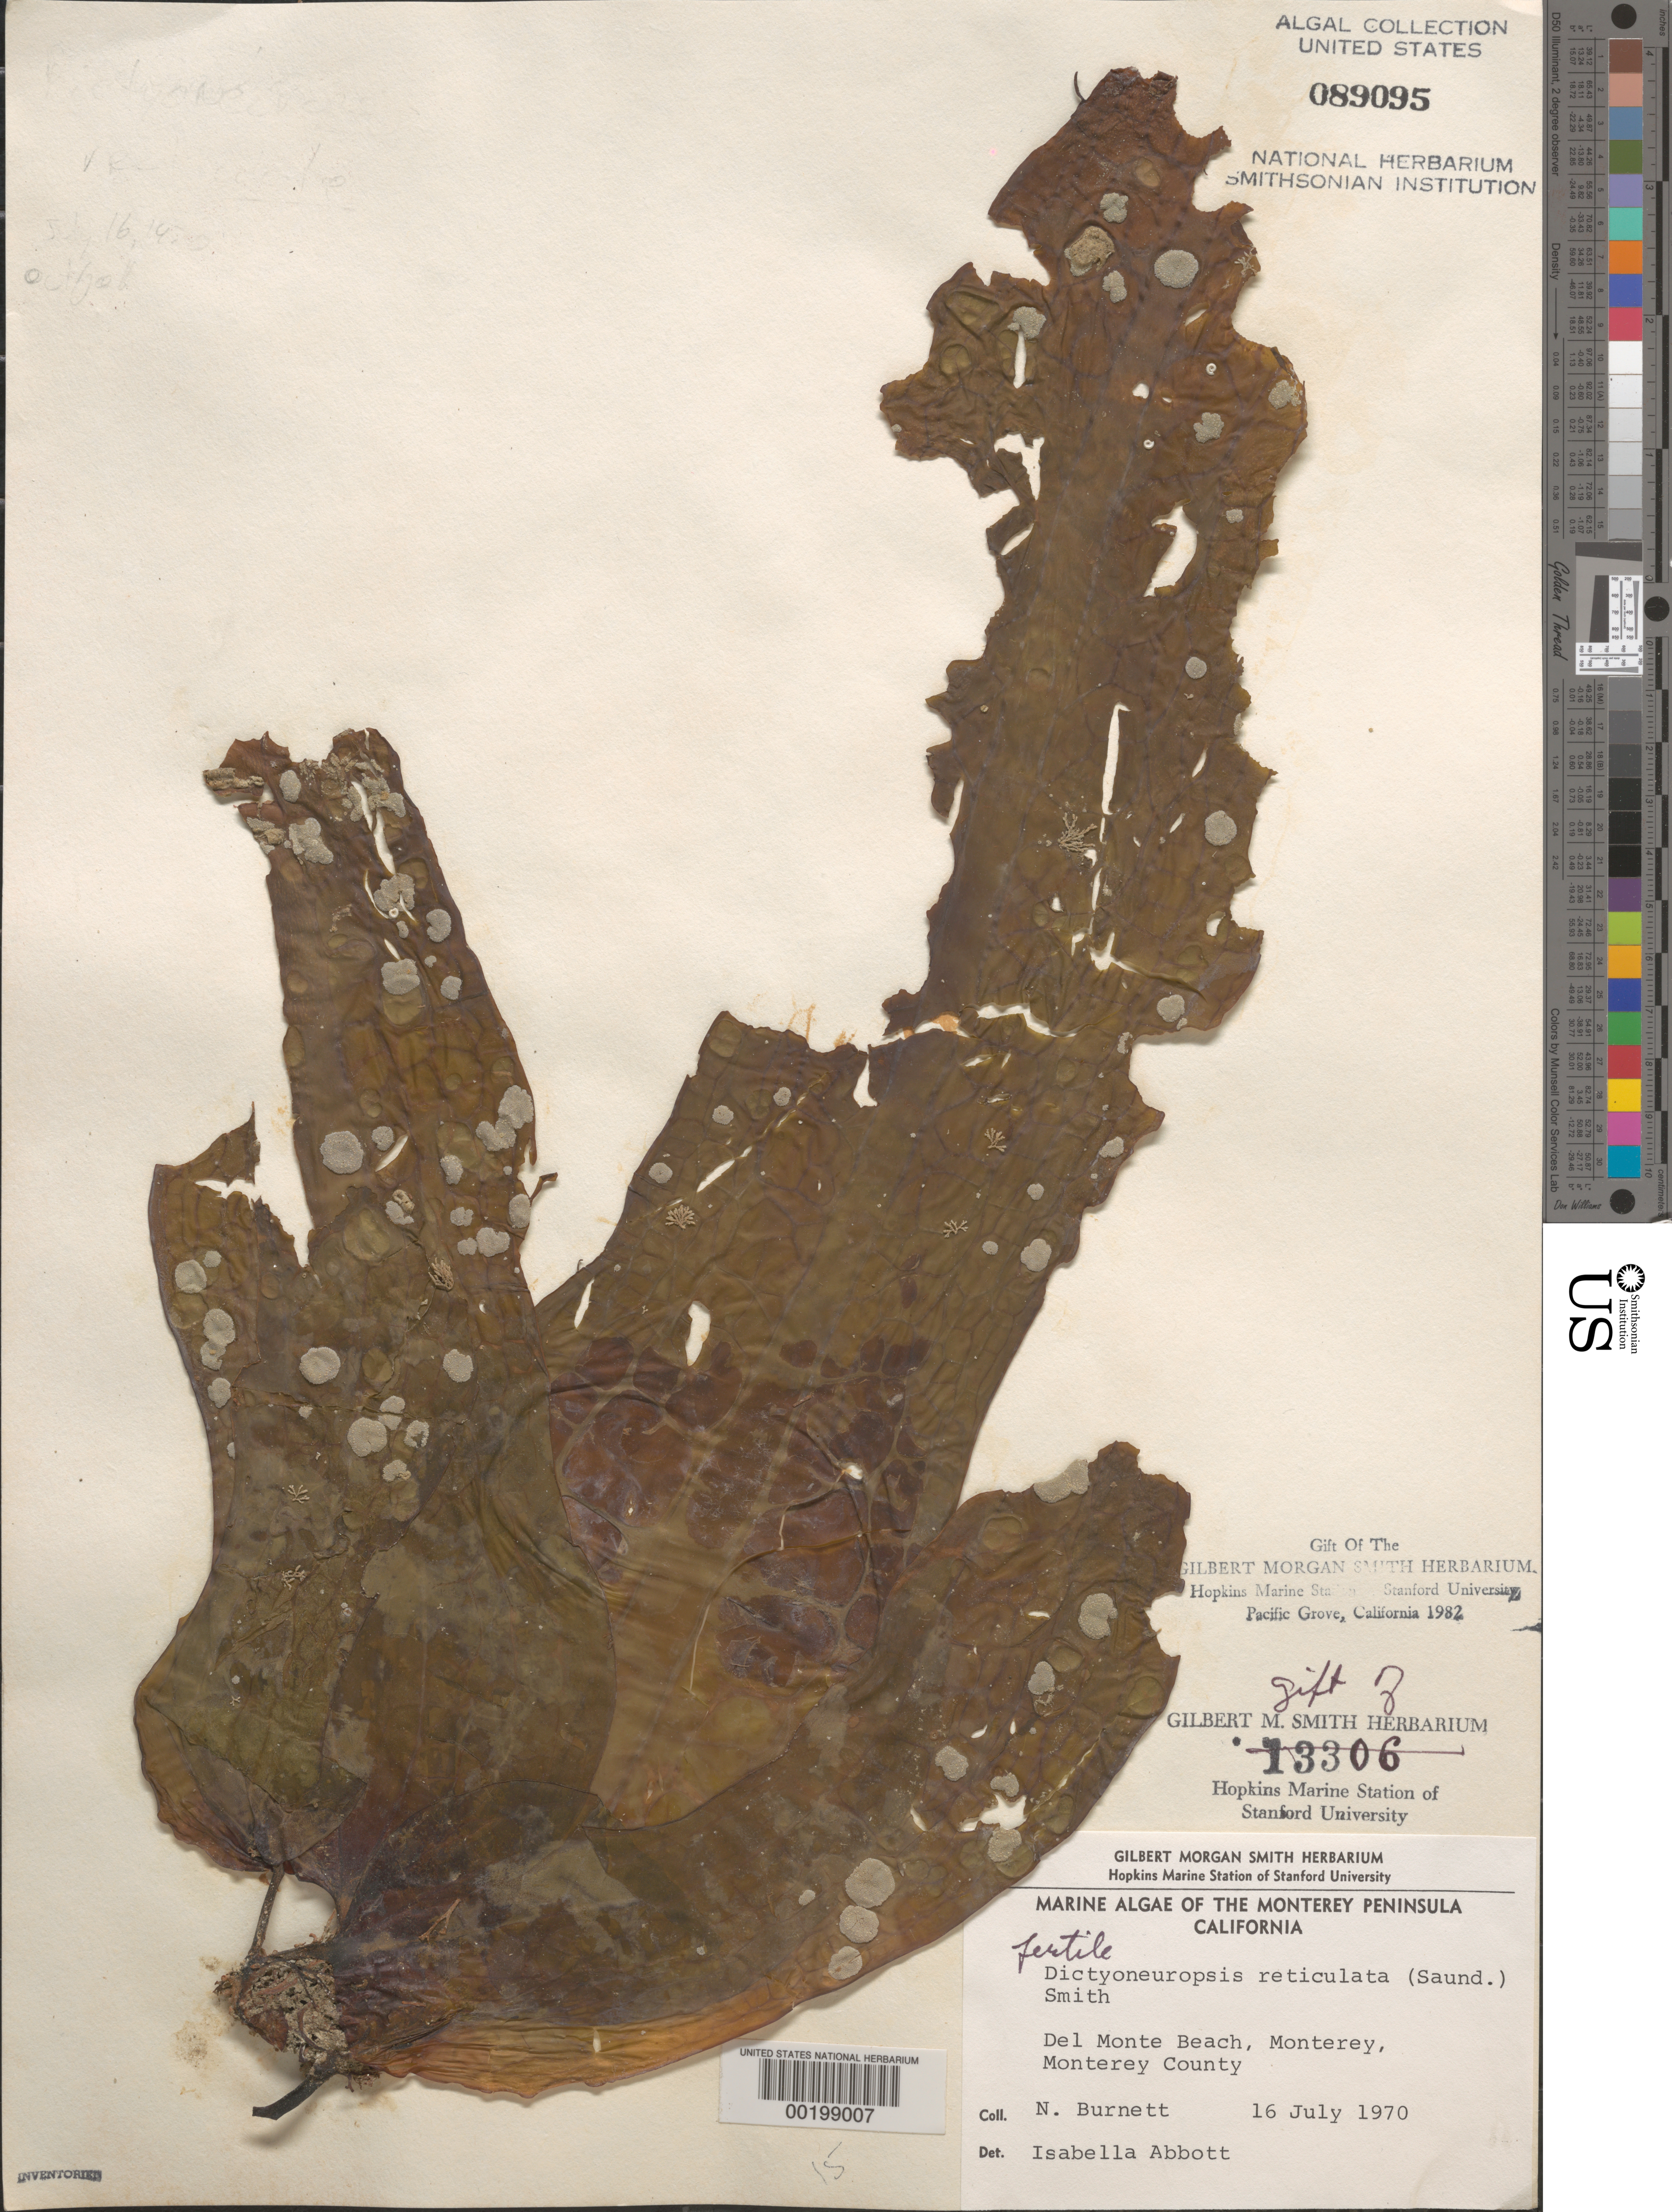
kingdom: Chromista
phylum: Ochrophyta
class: Phaeophyceae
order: Laminariales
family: Costariaceae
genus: Dictyoneurum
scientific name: Dictyoneurum reticulatum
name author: (D.A. Saunders) P.C. Silva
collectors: N. Burnett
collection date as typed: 16 Jul 1970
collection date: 1970-07-16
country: United States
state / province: California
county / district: Monterey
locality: Del Monte Beach, Monterey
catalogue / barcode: US 89095